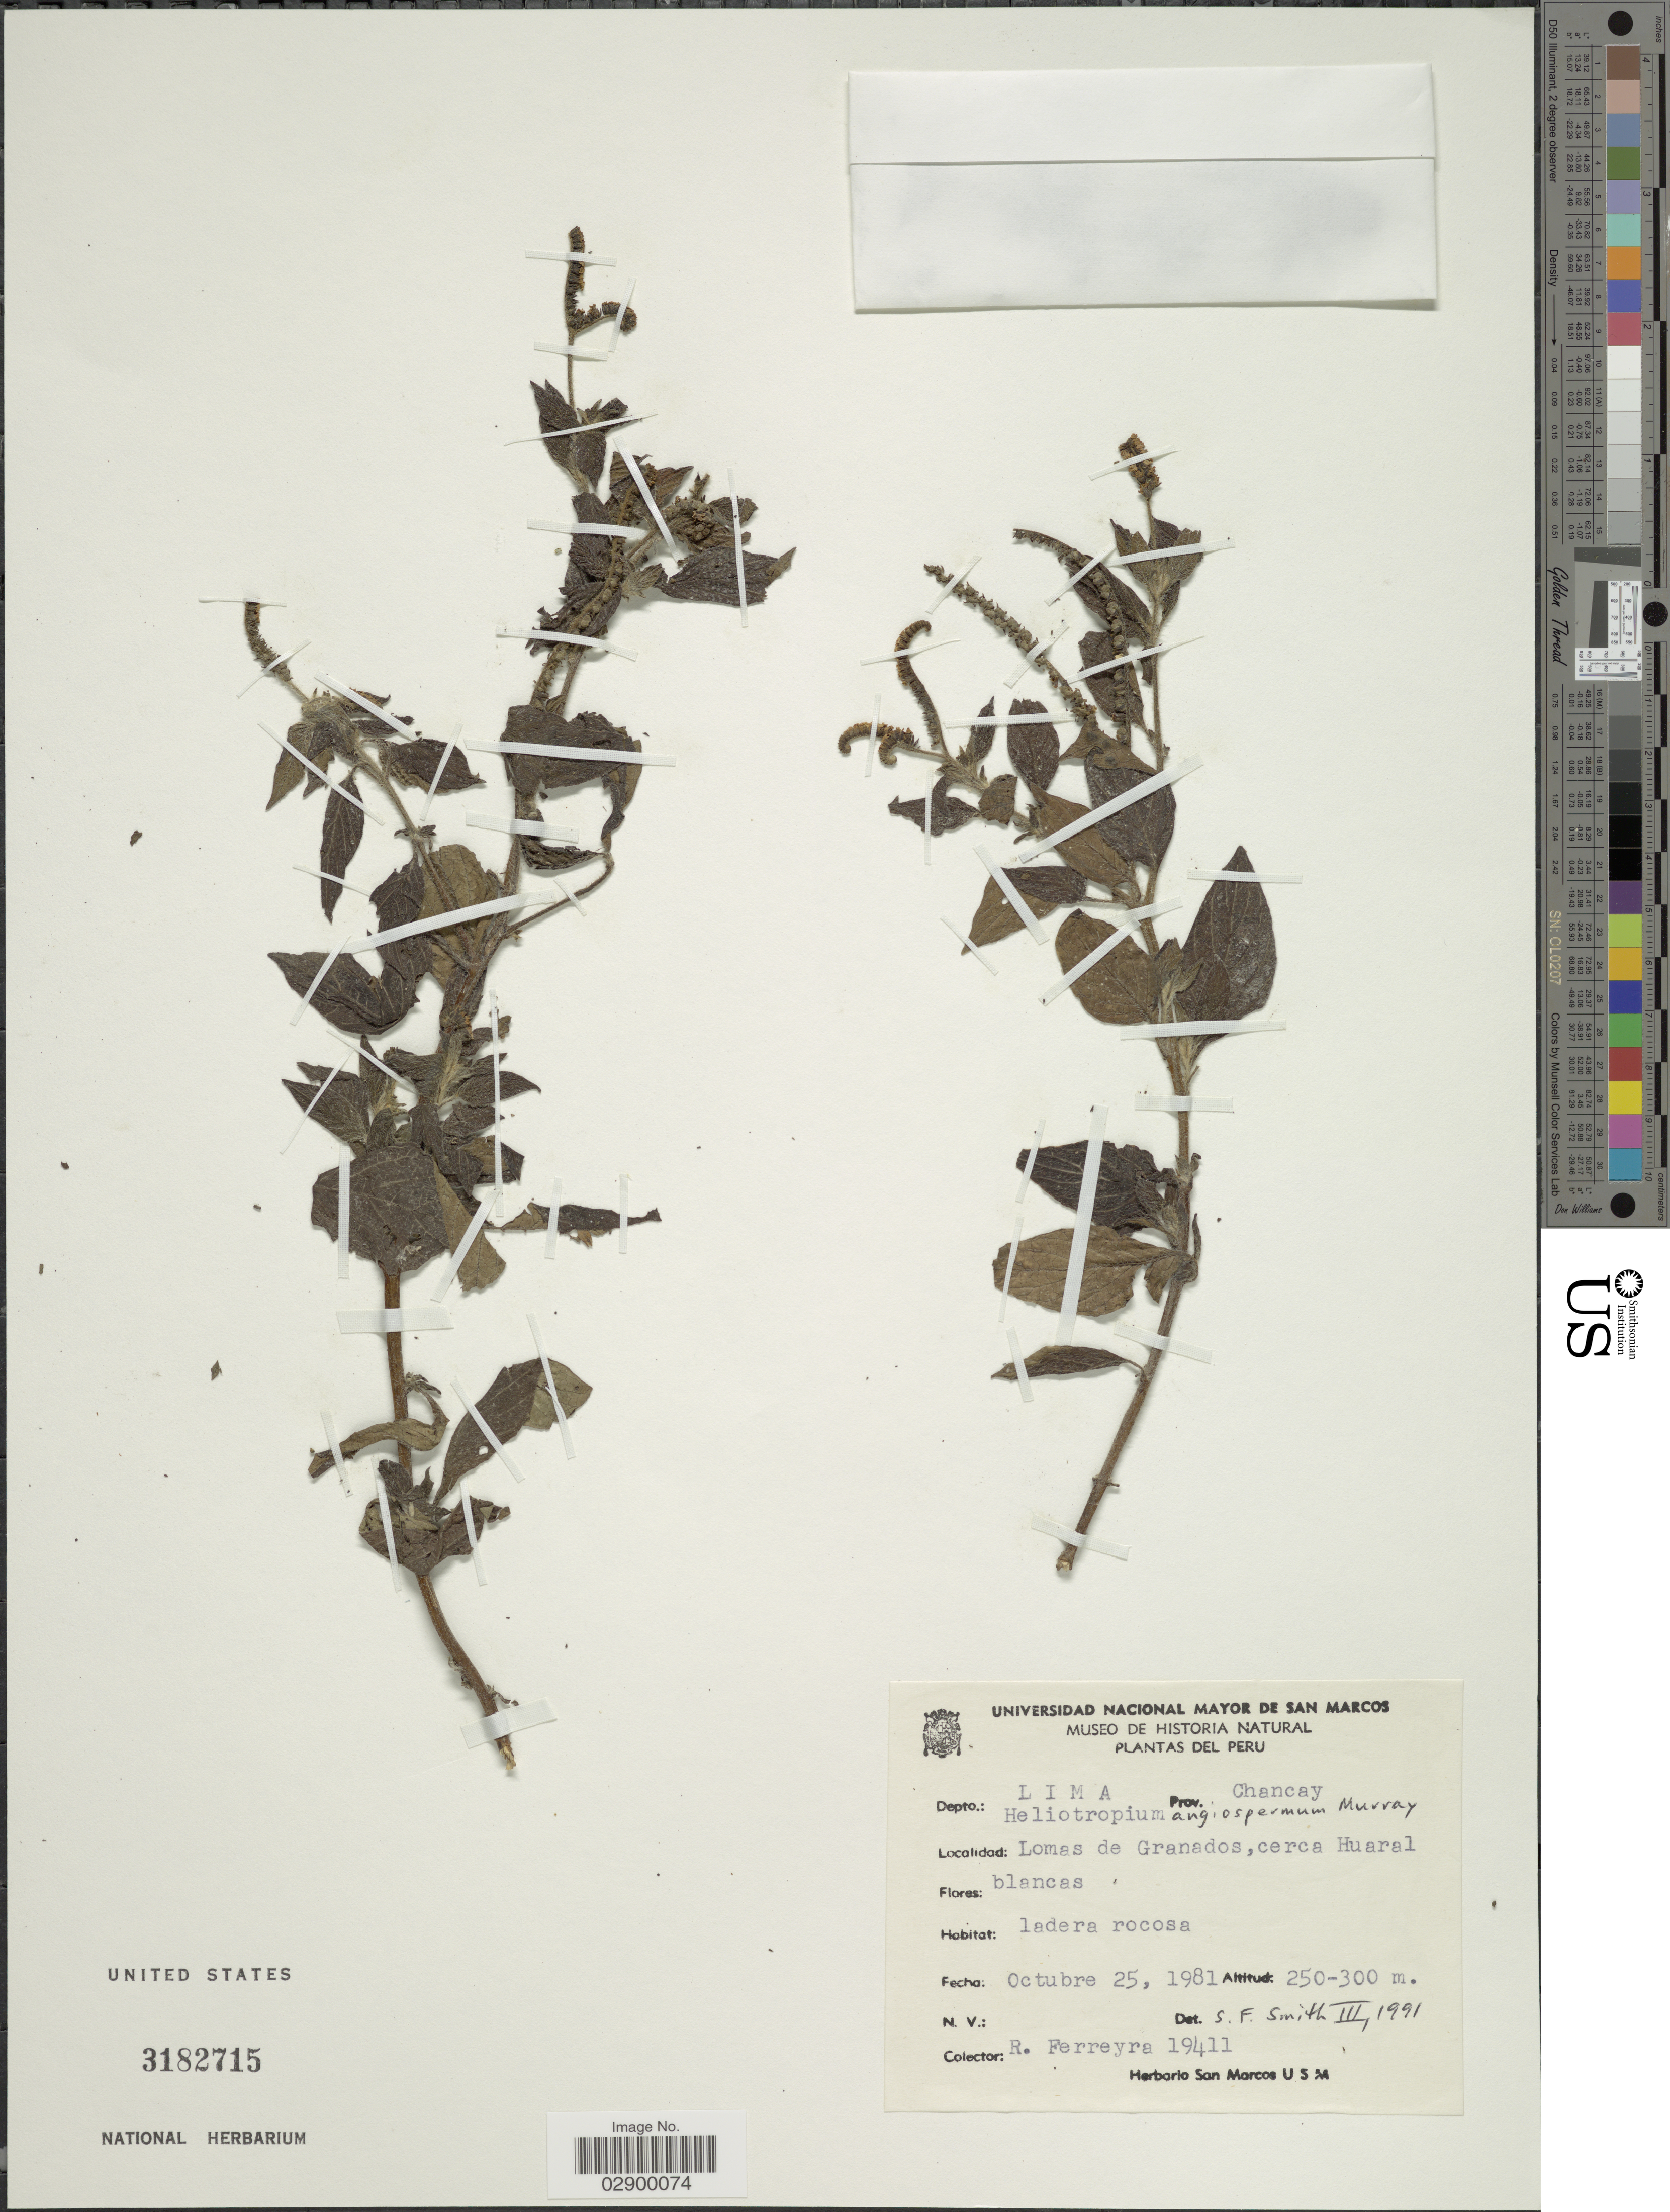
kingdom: Plantae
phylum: Tracheophyta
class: Magnoliopsida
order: Boraginales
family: Heliotropiaceae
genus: Heliotropium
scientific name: Heliotropium angiospermum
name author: Murray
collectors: R. A. Ferreyra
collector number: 19411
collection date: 1981-10-25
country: Peru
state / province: Lima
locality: Depto.: Lima. Prov. Chancay. Lomas de Granados, cerca Huaral.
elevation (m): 250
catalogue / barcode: US 3182715